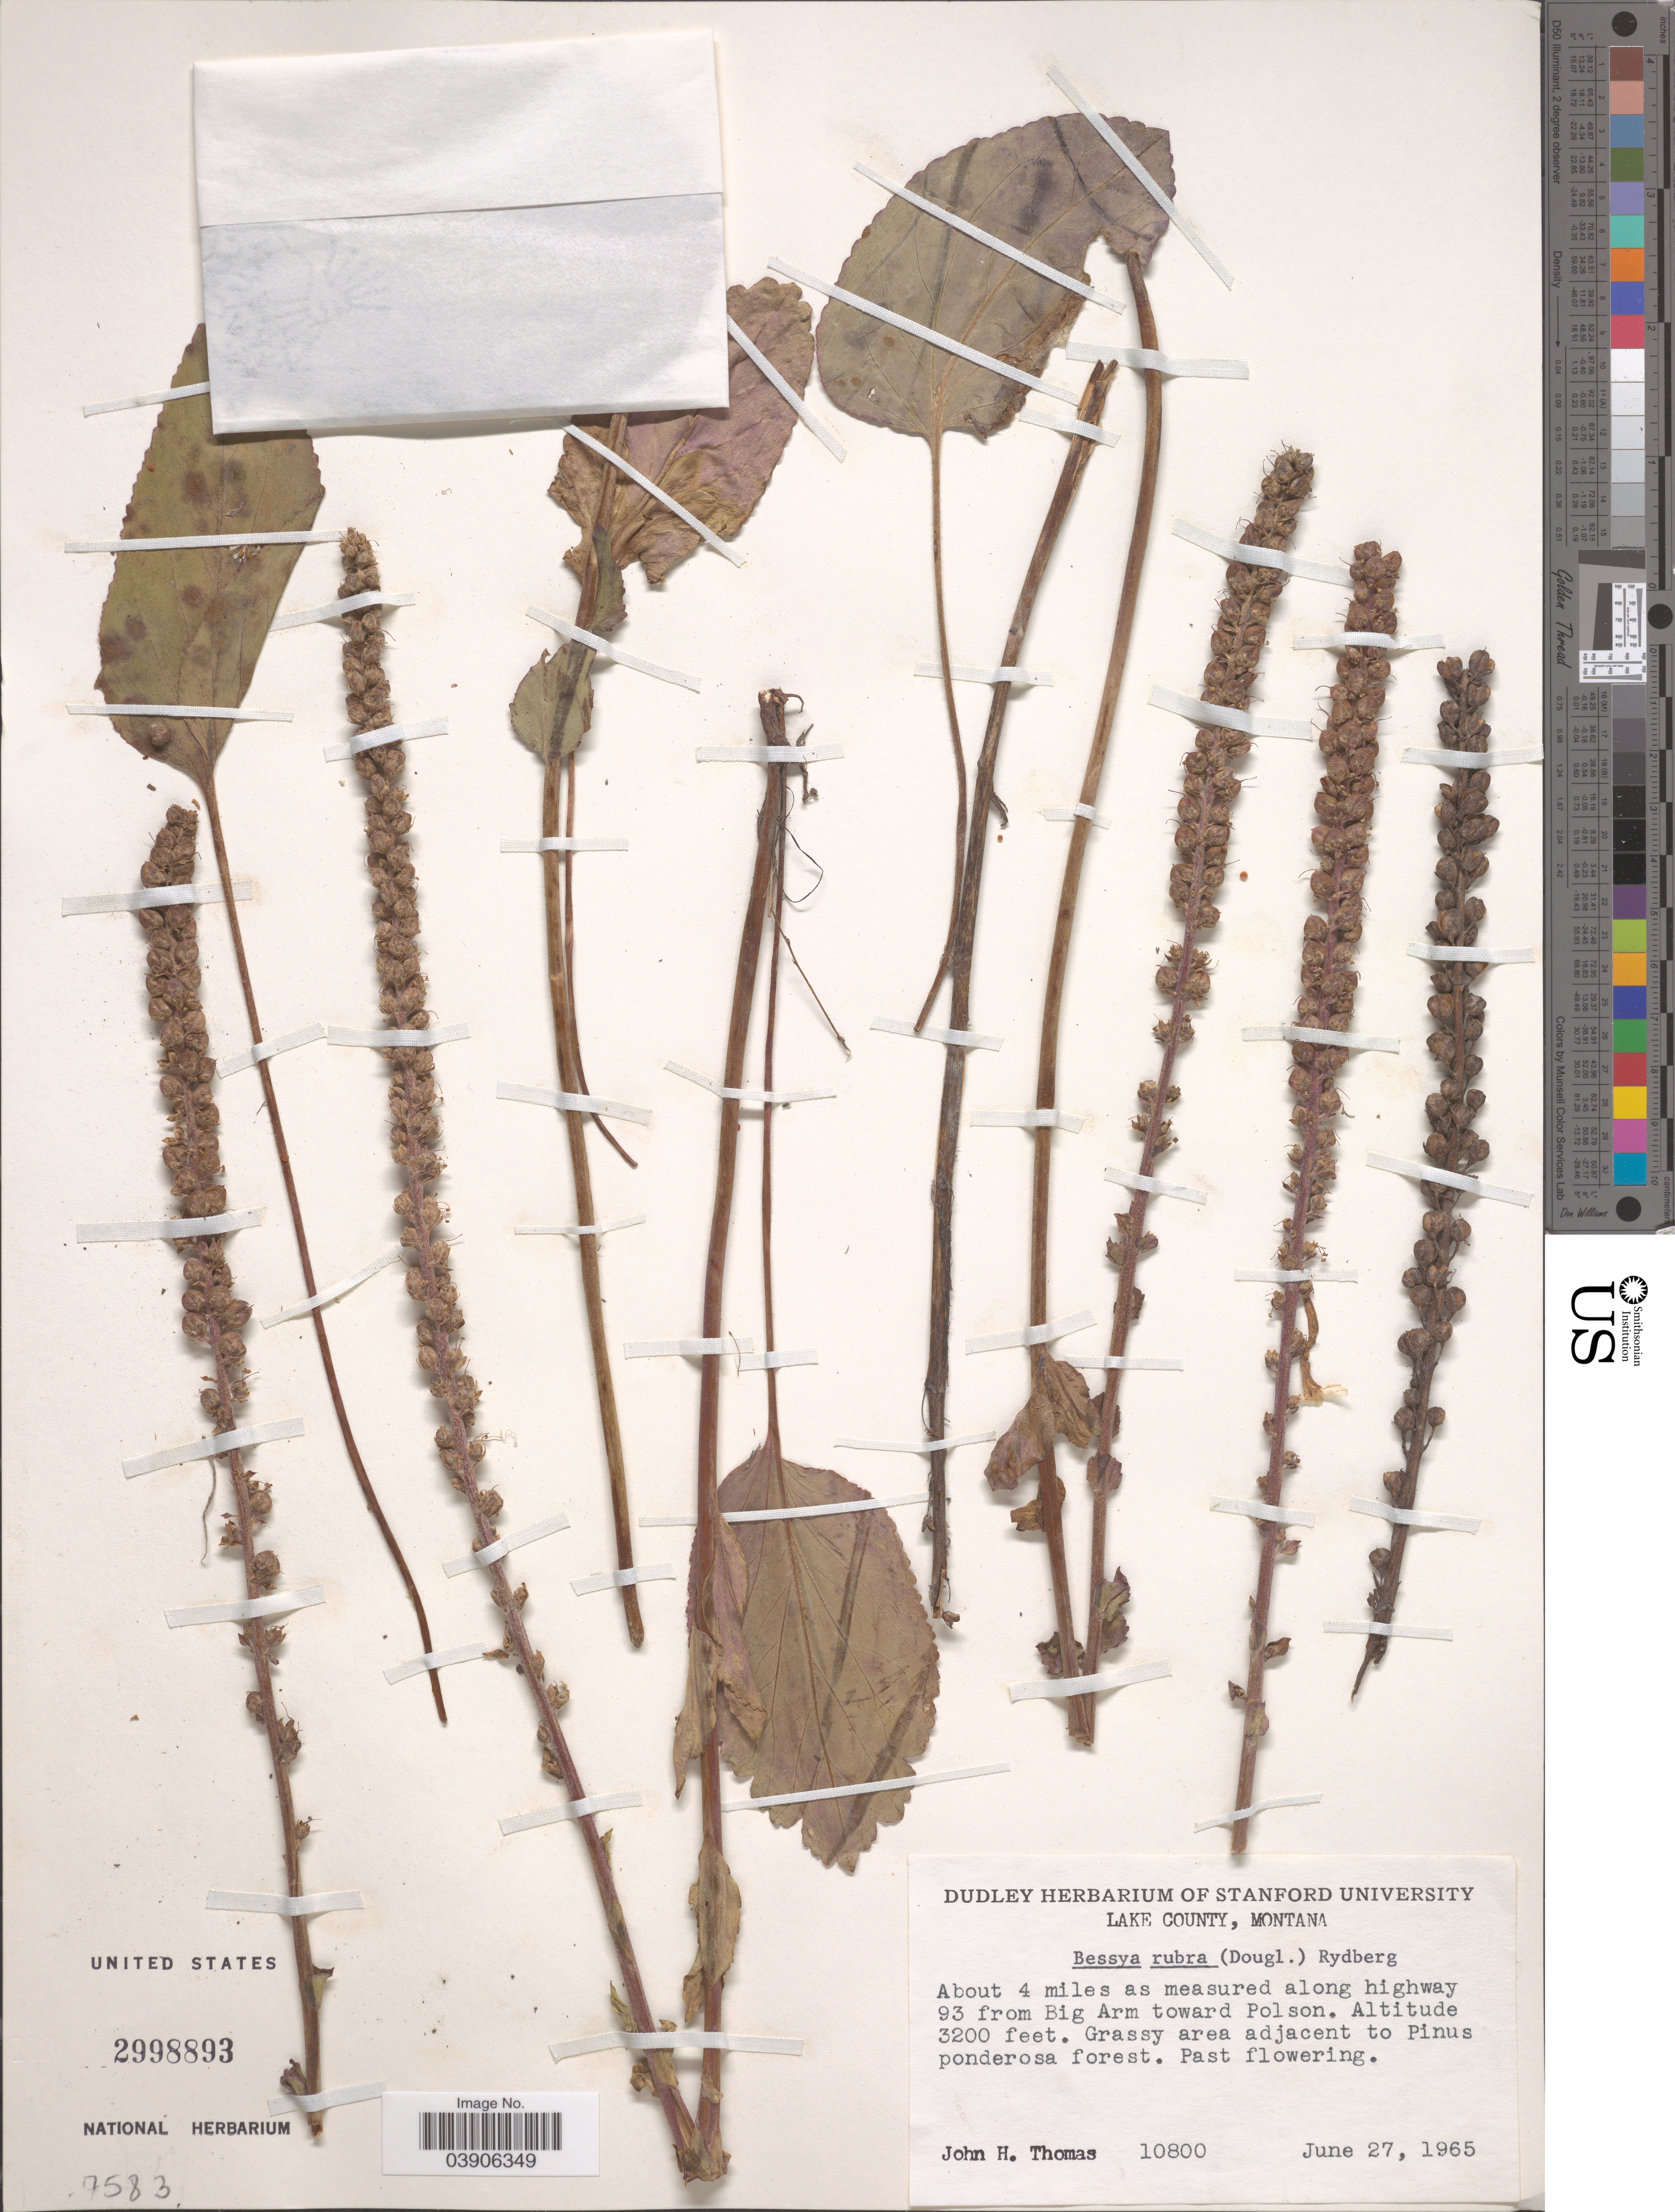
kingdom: Plantae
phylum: Tracheophyta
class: Magnoliopsida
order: Lamiales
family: Plantaginaceae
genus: Synthyris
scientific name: Synthyris rubra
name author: (Douglas ex Hook.) Benth.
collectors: J. H. Thomas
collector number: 10800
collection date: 1965-06-27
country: United States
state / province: Montana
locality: Lake County. About 4 miles as measured along highway 93 from Big Arm toward Polson.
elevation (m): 975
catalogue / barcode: US 2998893